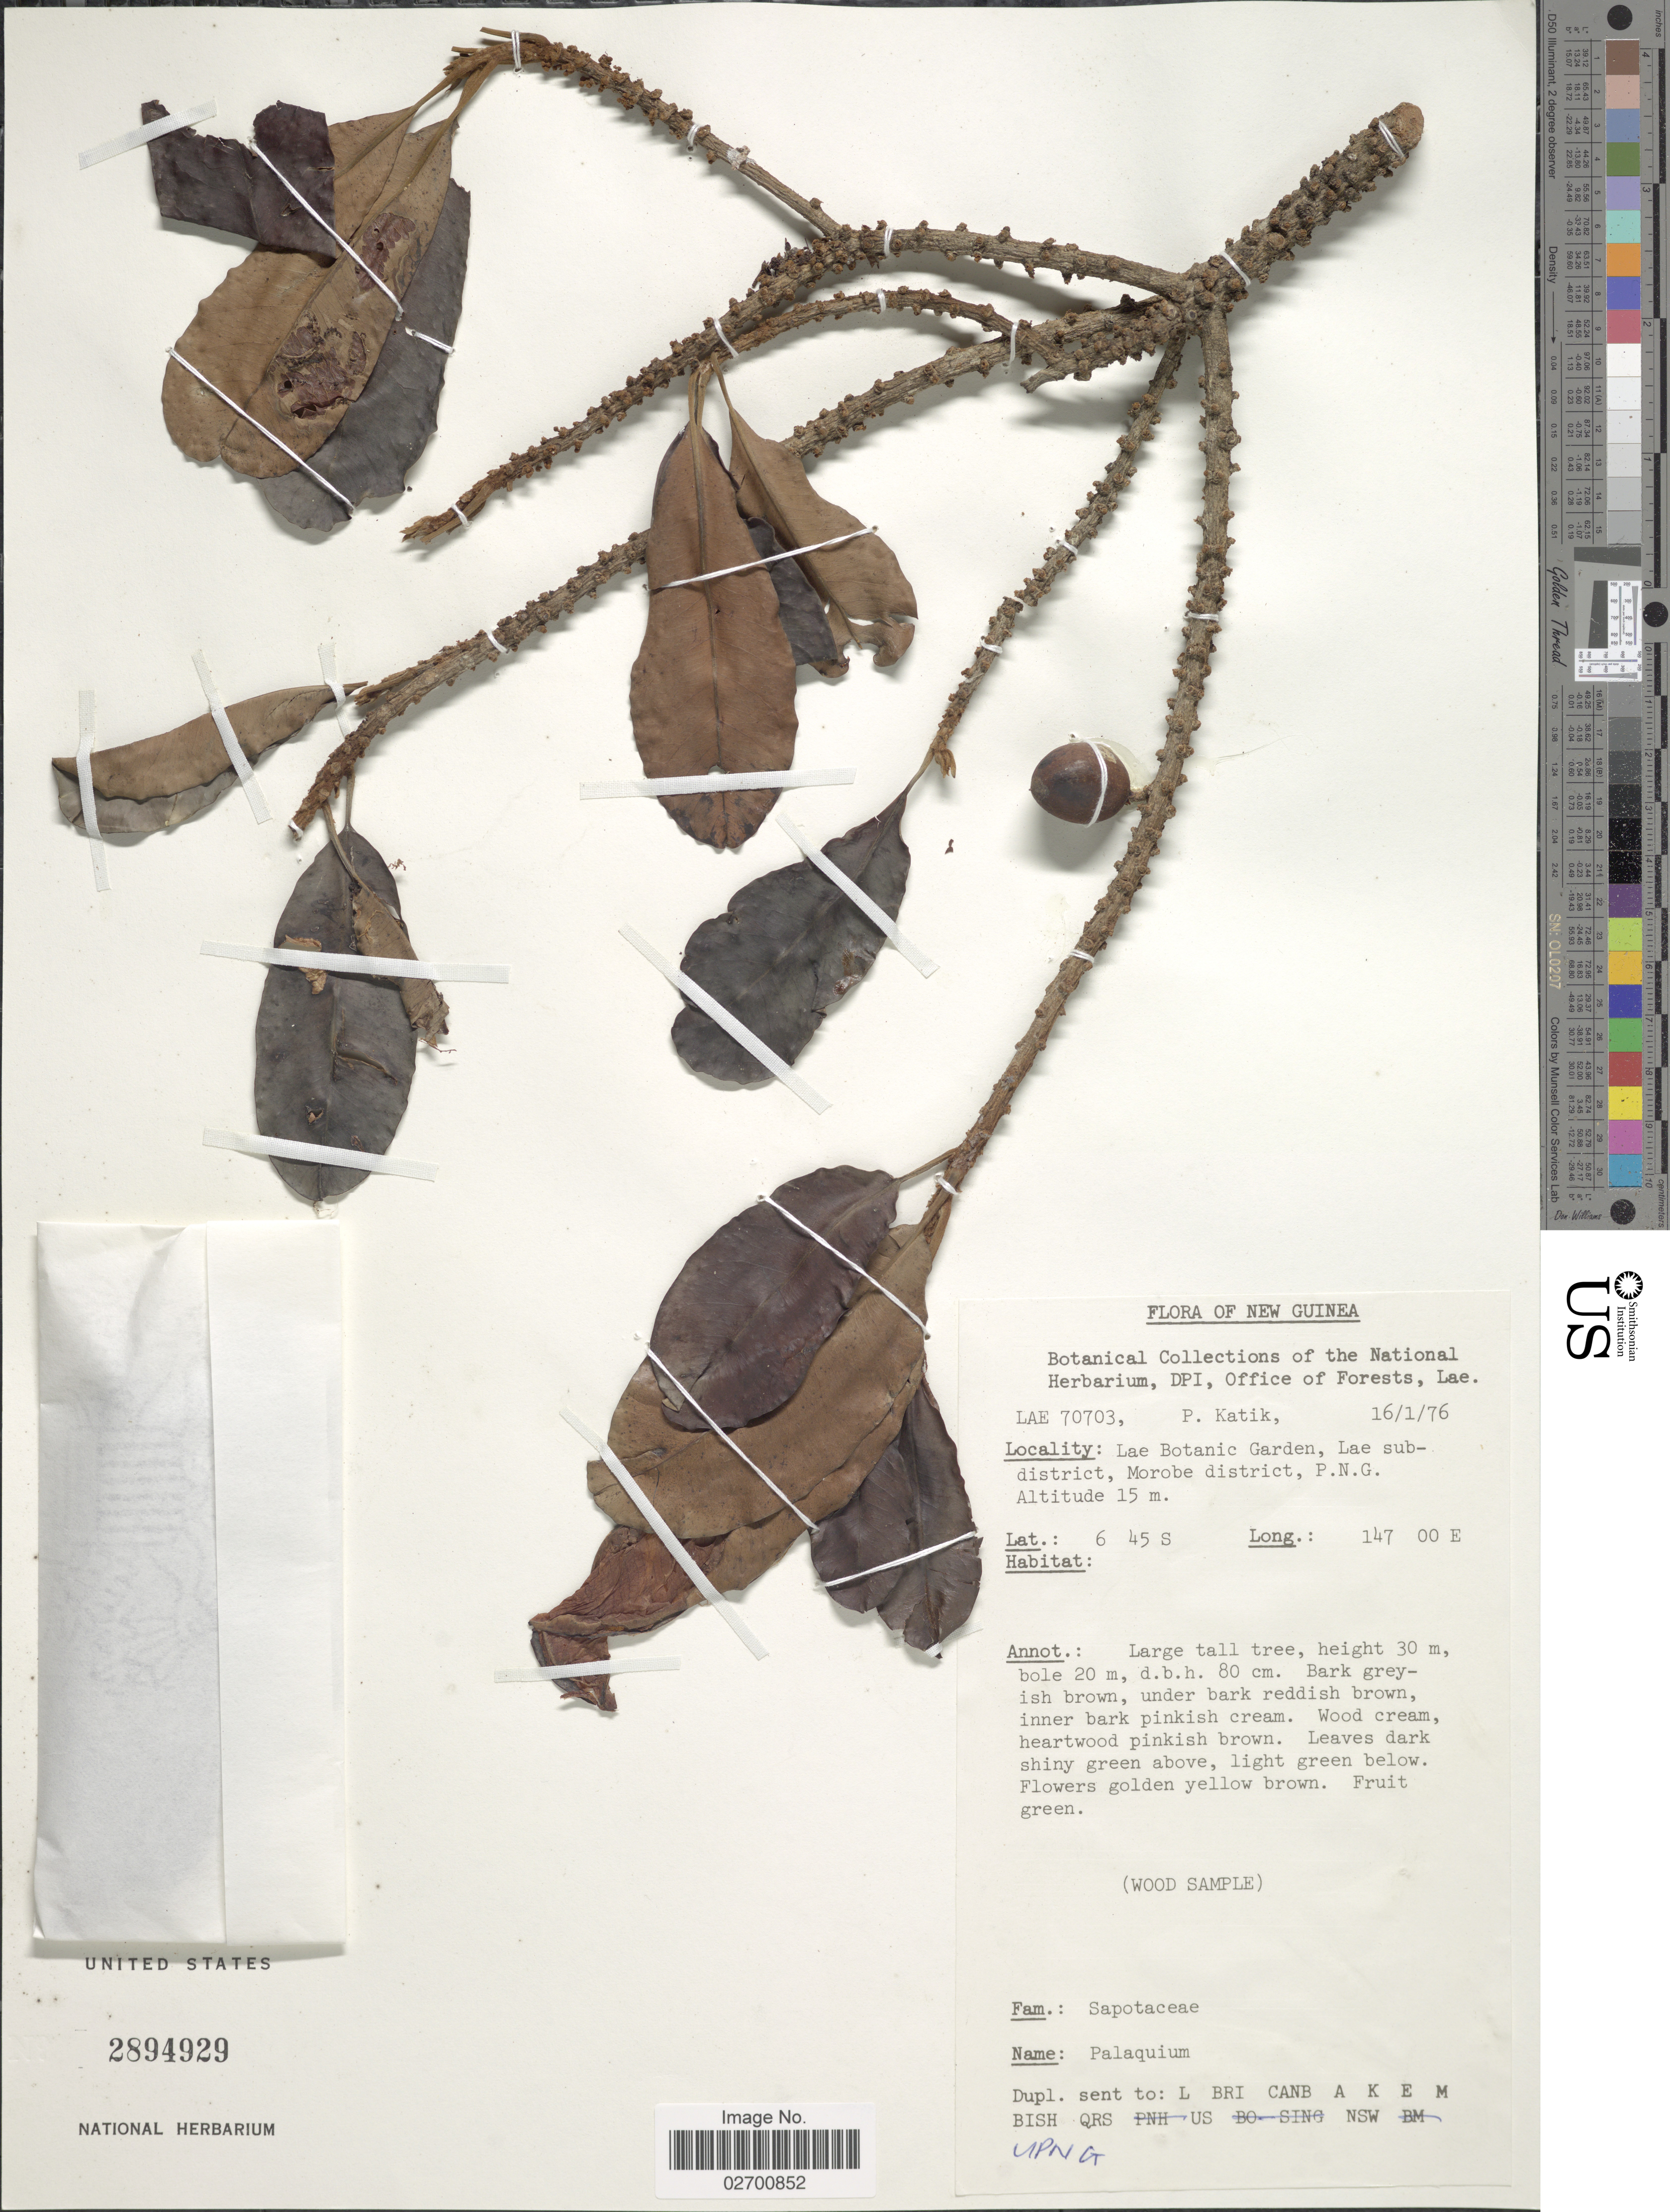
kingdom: Plantae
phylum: Tracheophyta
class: Magnoliopsida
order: Ericales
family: Sapotaceae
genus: Palaquium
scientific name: Palaquium sp.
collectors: P. Katik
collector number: LAE 70703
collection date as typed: Transcribed d/m/y: 16/1/76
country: Papua New Guinea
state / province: Morobe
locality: New Guinea. Lae Botanic Garden, Lae subdistrict, P.N.G.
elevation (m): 15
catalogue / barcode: US 2894929